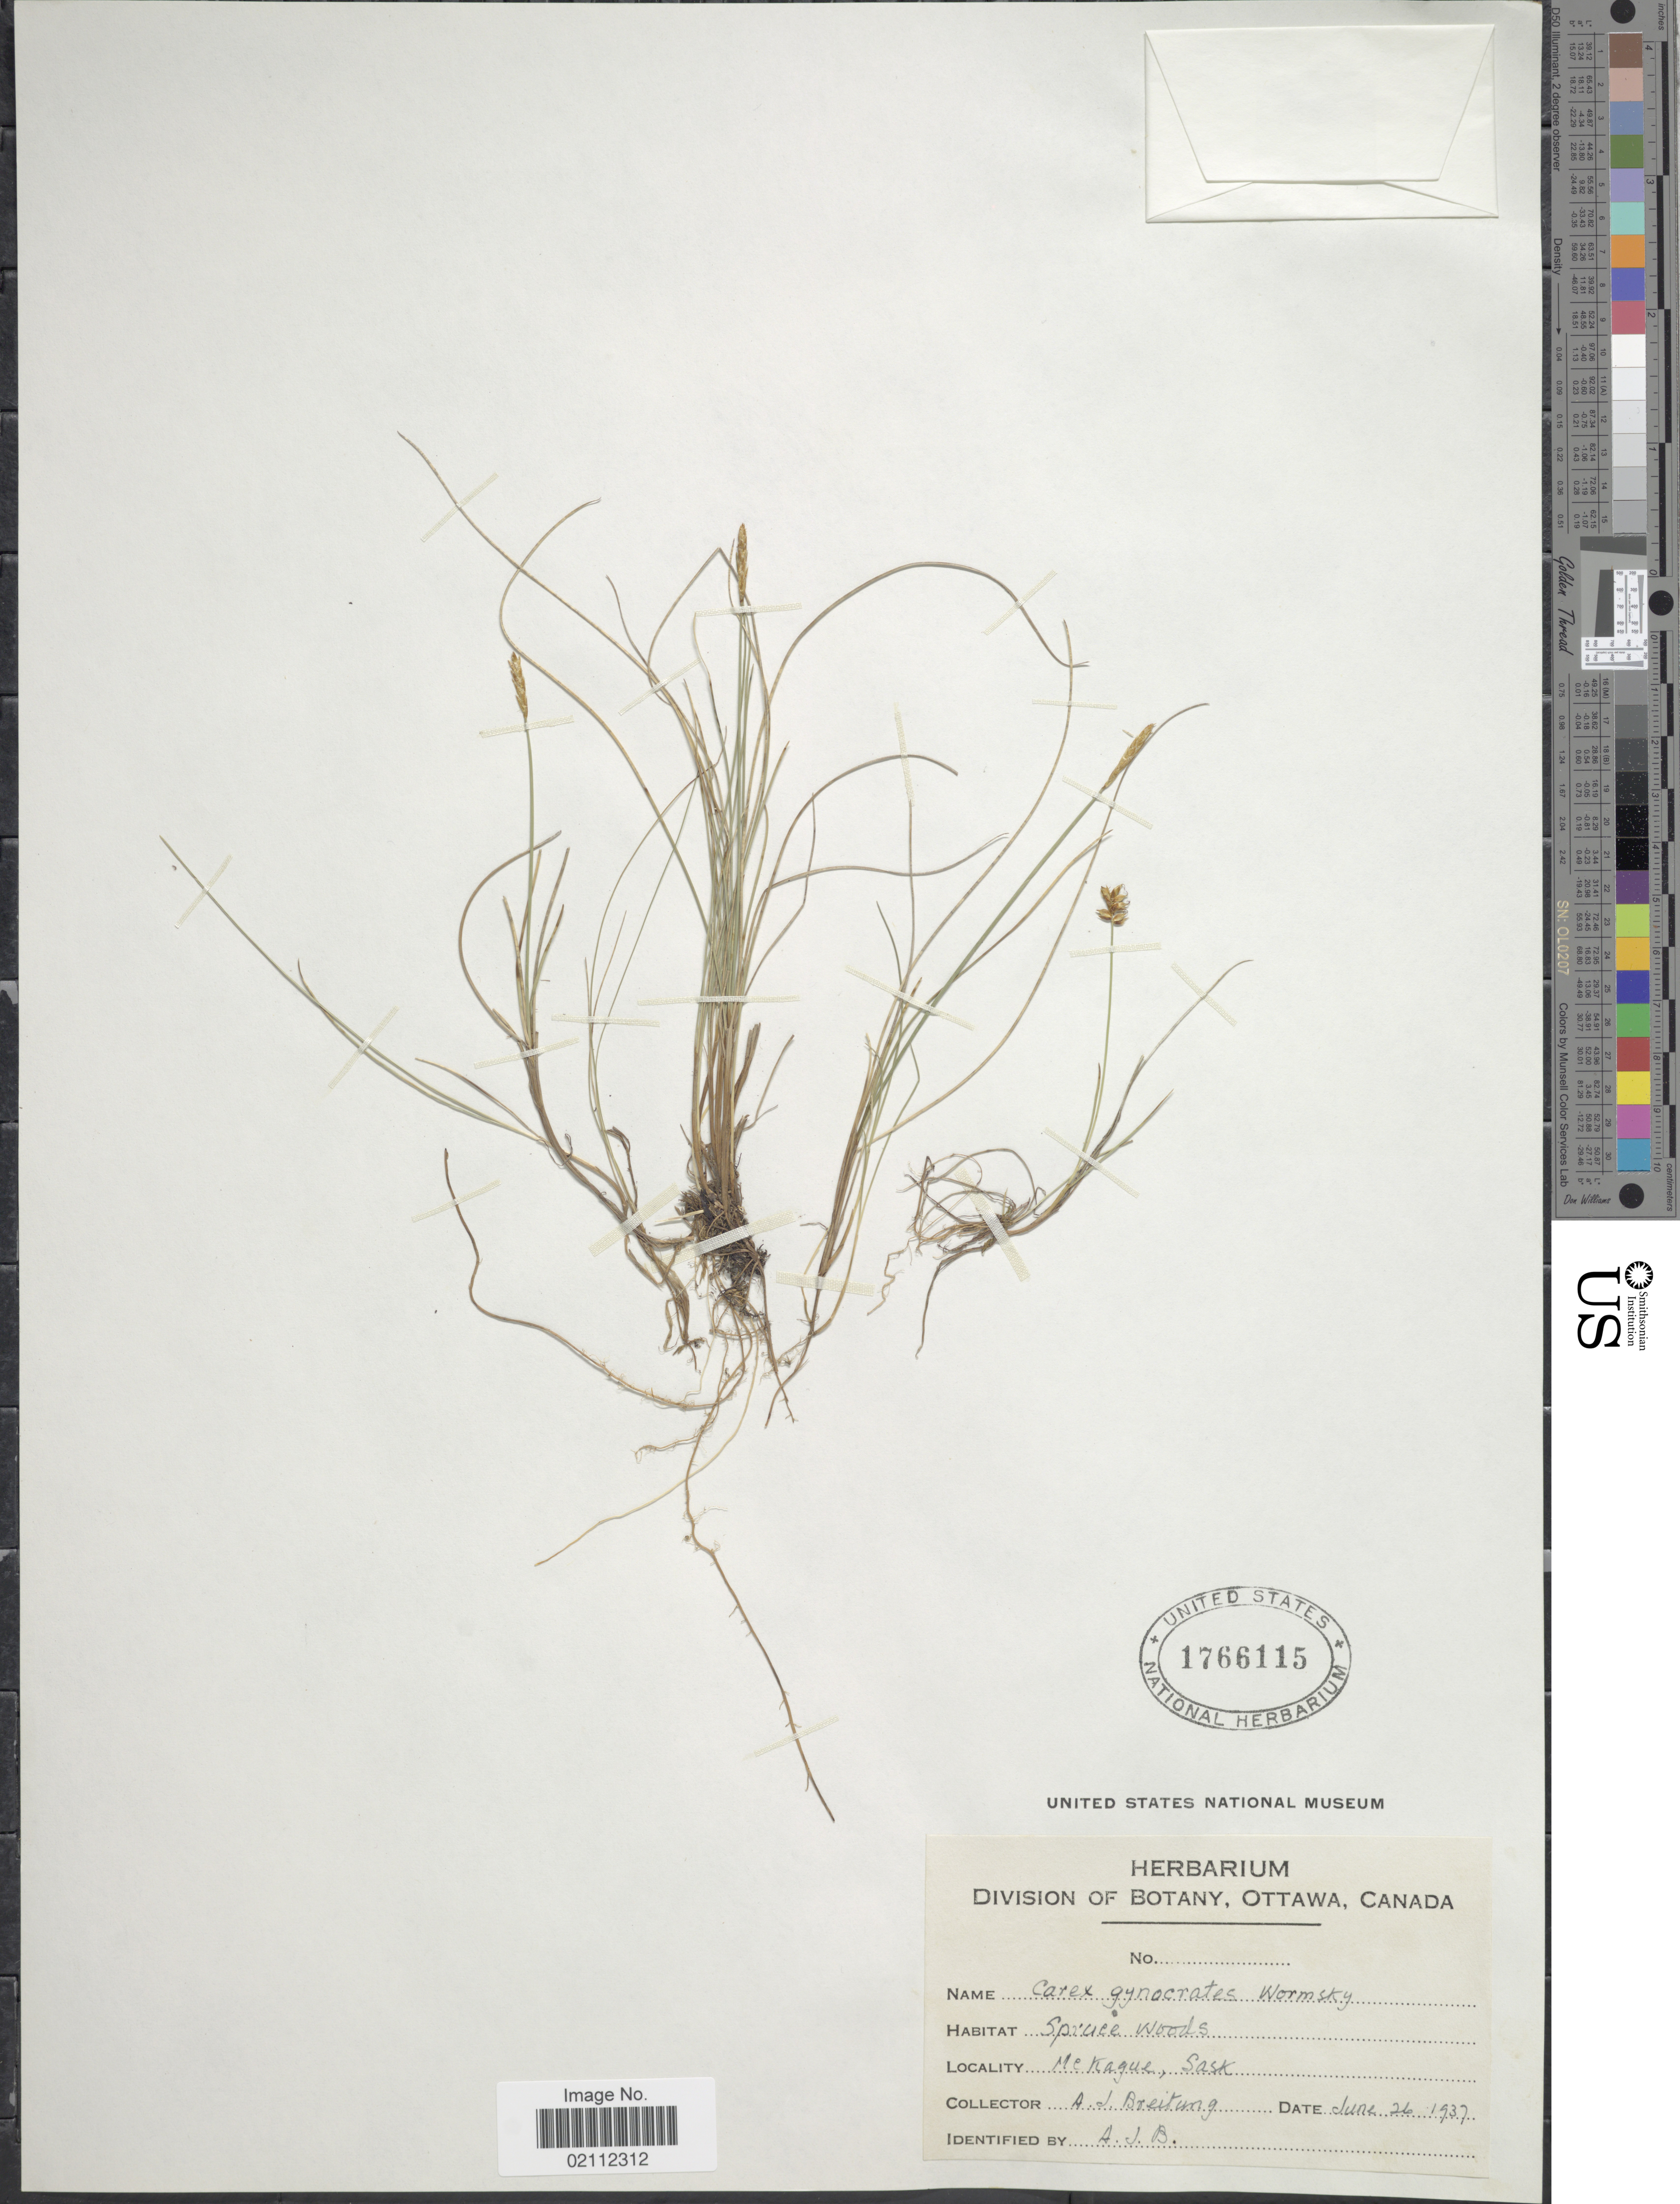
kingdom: Plantae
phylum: Tracheophyta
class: Liliopsida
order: Poales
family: Cyperaceae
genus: Carex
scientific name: Carex nardina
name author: (Hornem.) Fr.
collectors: A. Breitung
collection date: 1937-06-26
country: Canada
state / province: Saskatchewan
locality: McKague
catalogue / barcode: US 1766115